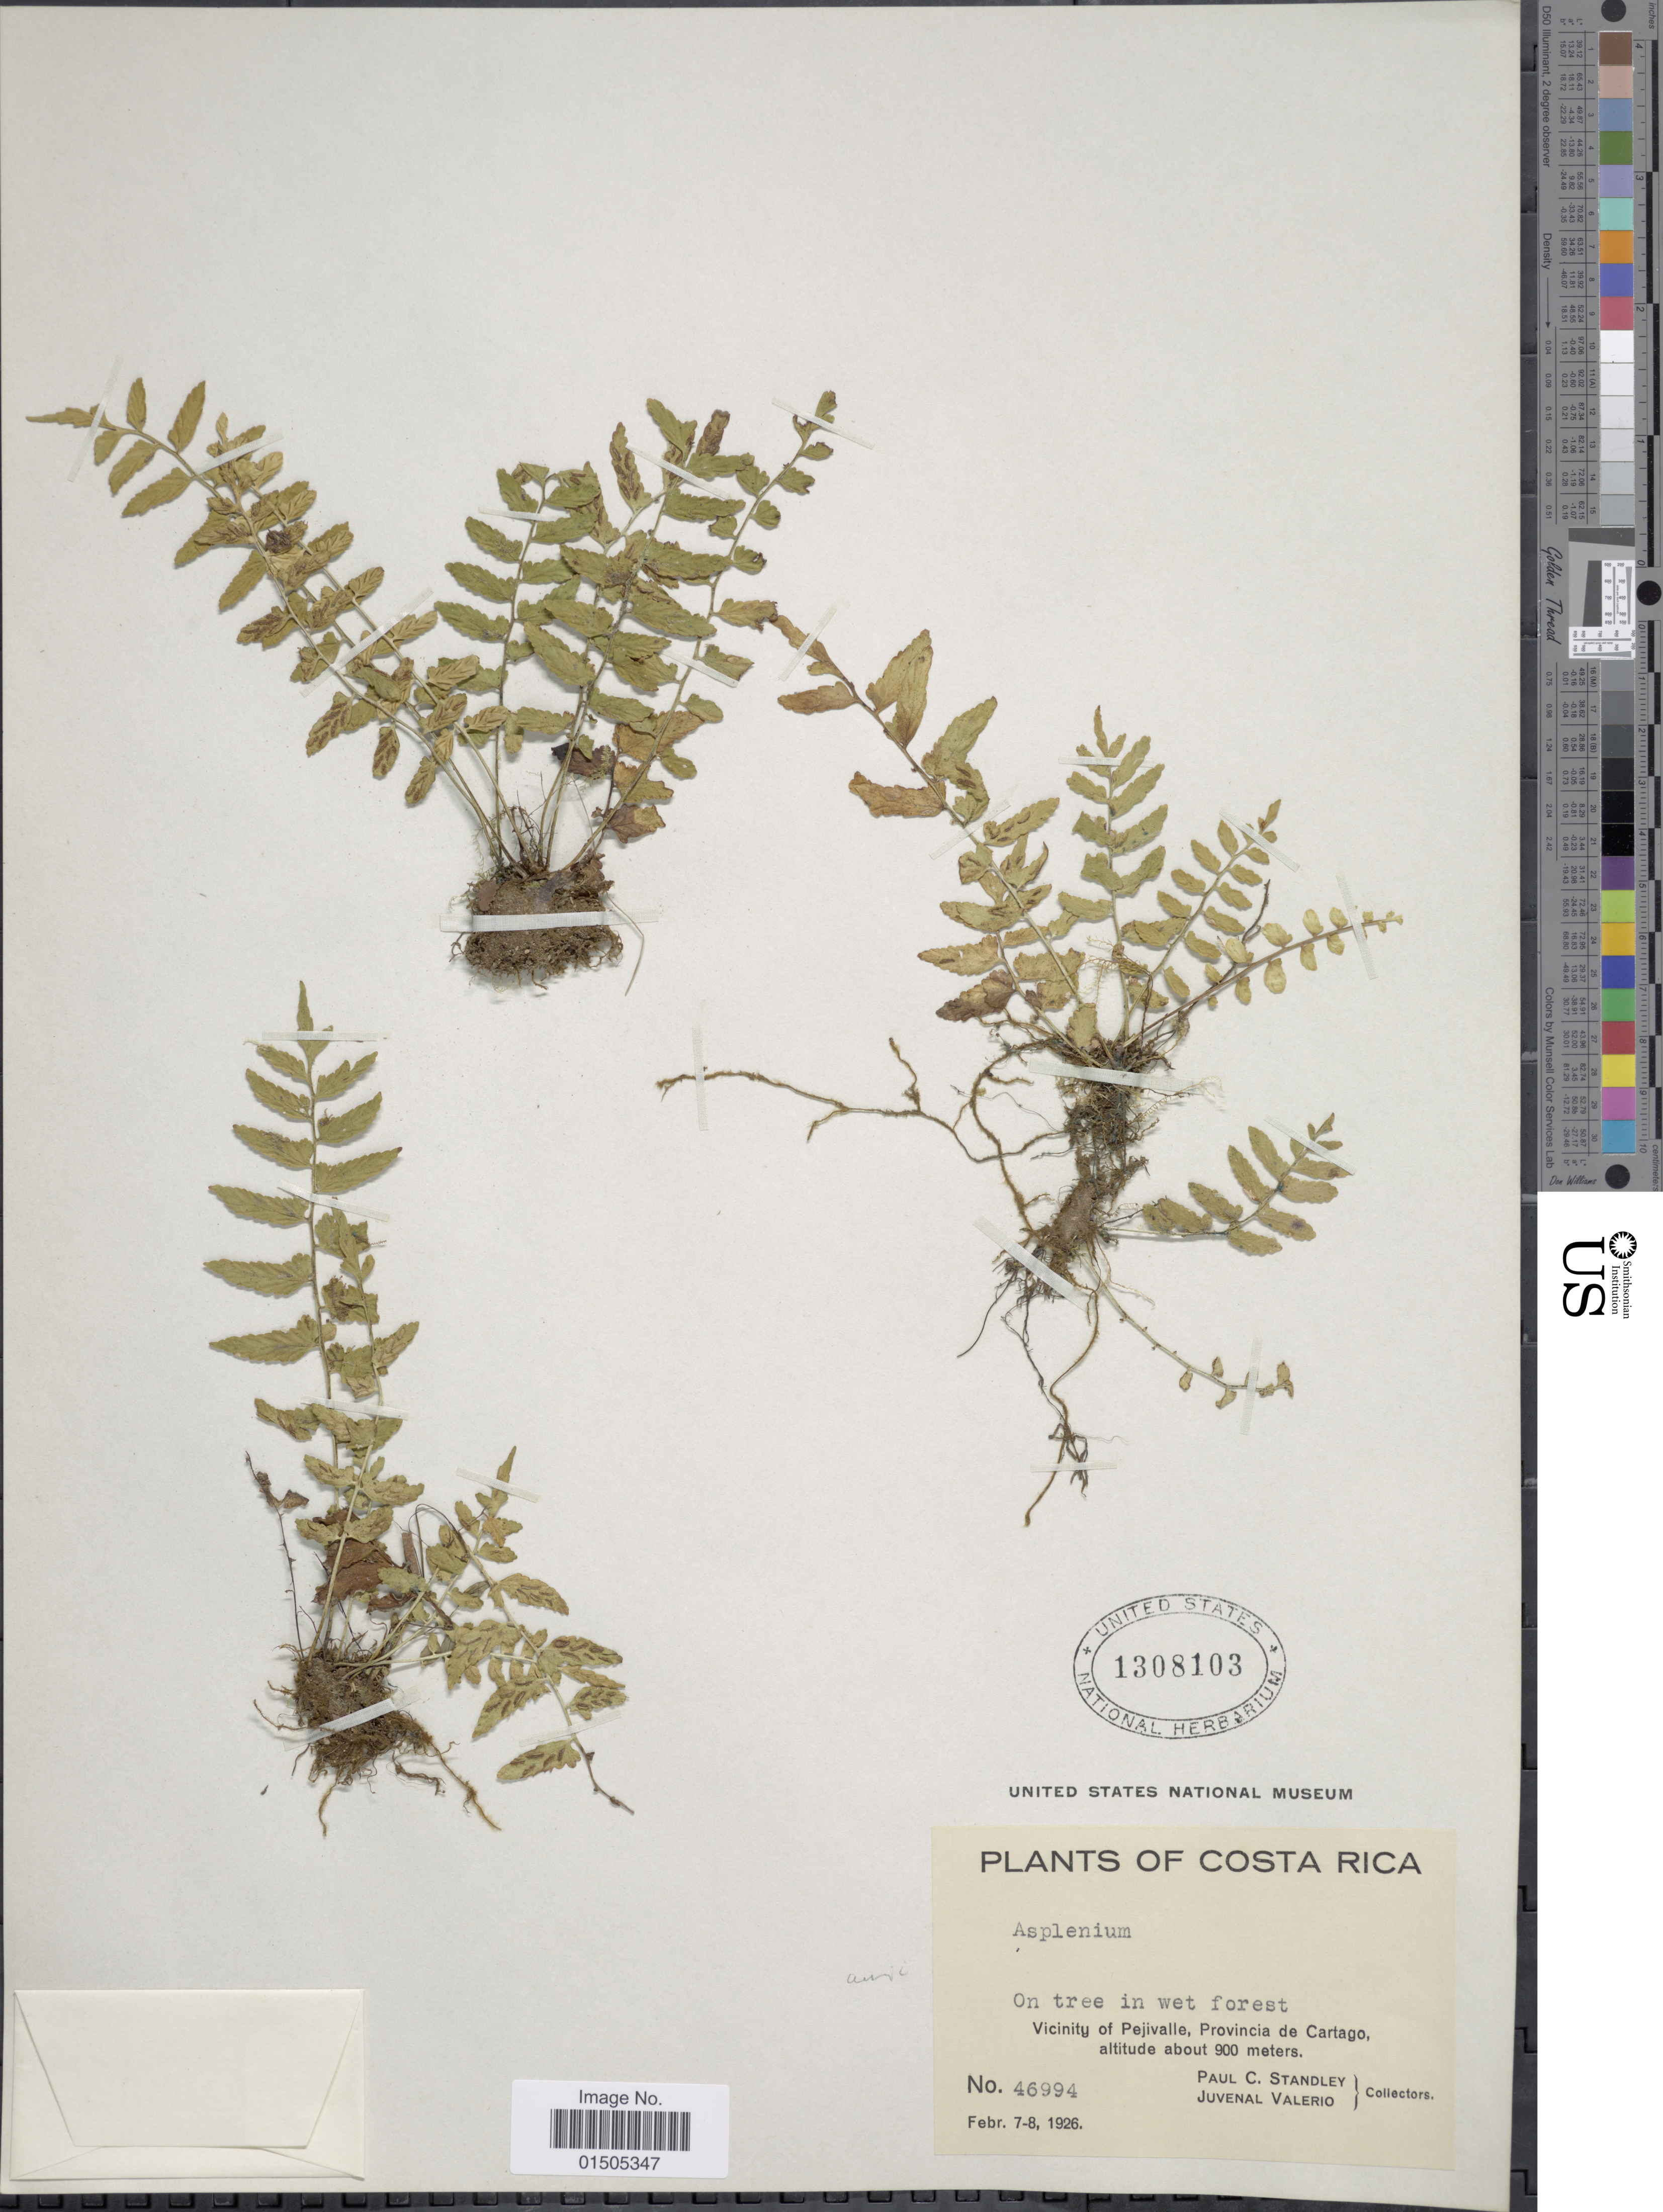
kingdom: Plantae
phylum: Tracheophyta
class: Polypodiopsida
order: Polypodiales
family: Aspleniaceae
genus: Asplenium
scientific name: Asplenium auriculatum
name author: Sw.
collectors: P. C. Standley & J. Valerio R.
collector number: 46994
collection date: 1926-02-07/1926-02-08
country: Costa Rica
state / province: Cartago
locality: Vicinity of Pejivalle.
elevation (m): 900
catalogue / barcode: US 1308103